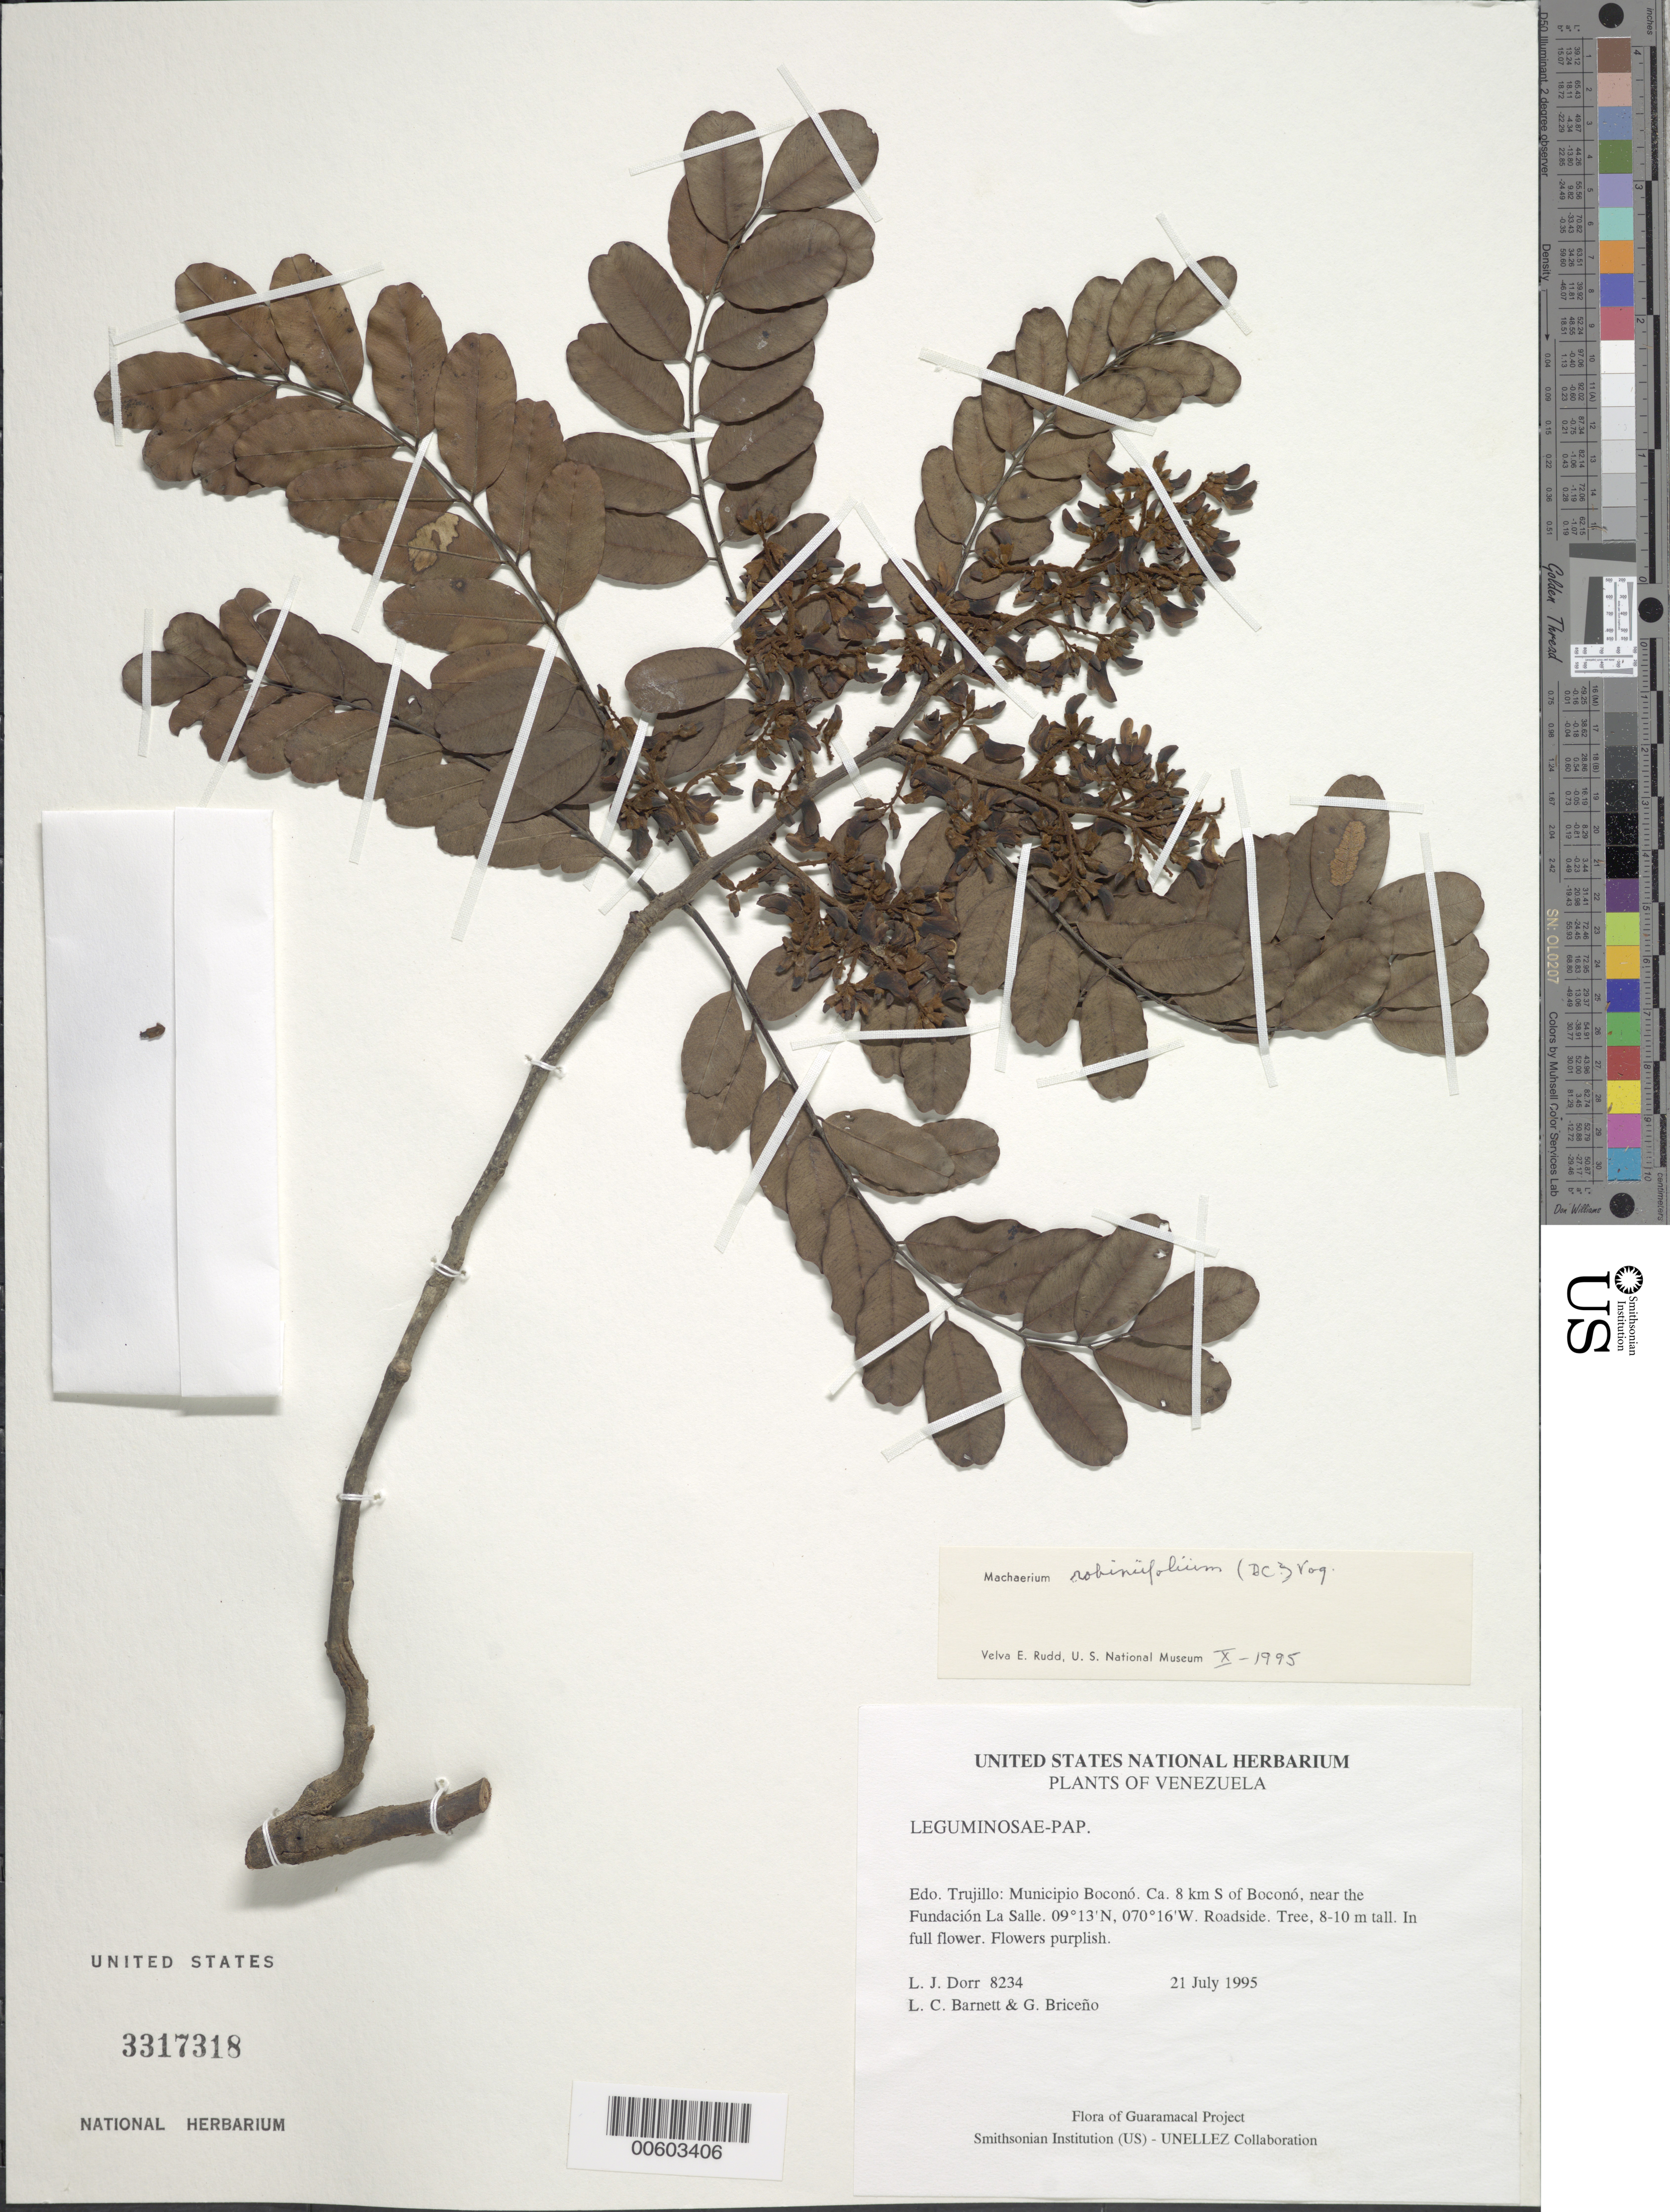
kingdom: Plantae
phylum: Tracheophyta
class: Magnoliopsida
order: Fabales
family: Fabaceae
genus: Machaerium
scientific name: Machaerium robinifolium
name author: (DC.) Vogel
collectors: L. J. Dorr, L. C. Barnett & G. Briceño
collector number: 8234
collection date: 1995-07-21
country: Venezuela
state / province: Trujillo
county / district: Boconó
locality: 8 km S of Bocono, near the Fundacion La Salle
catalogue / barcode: US 3317318